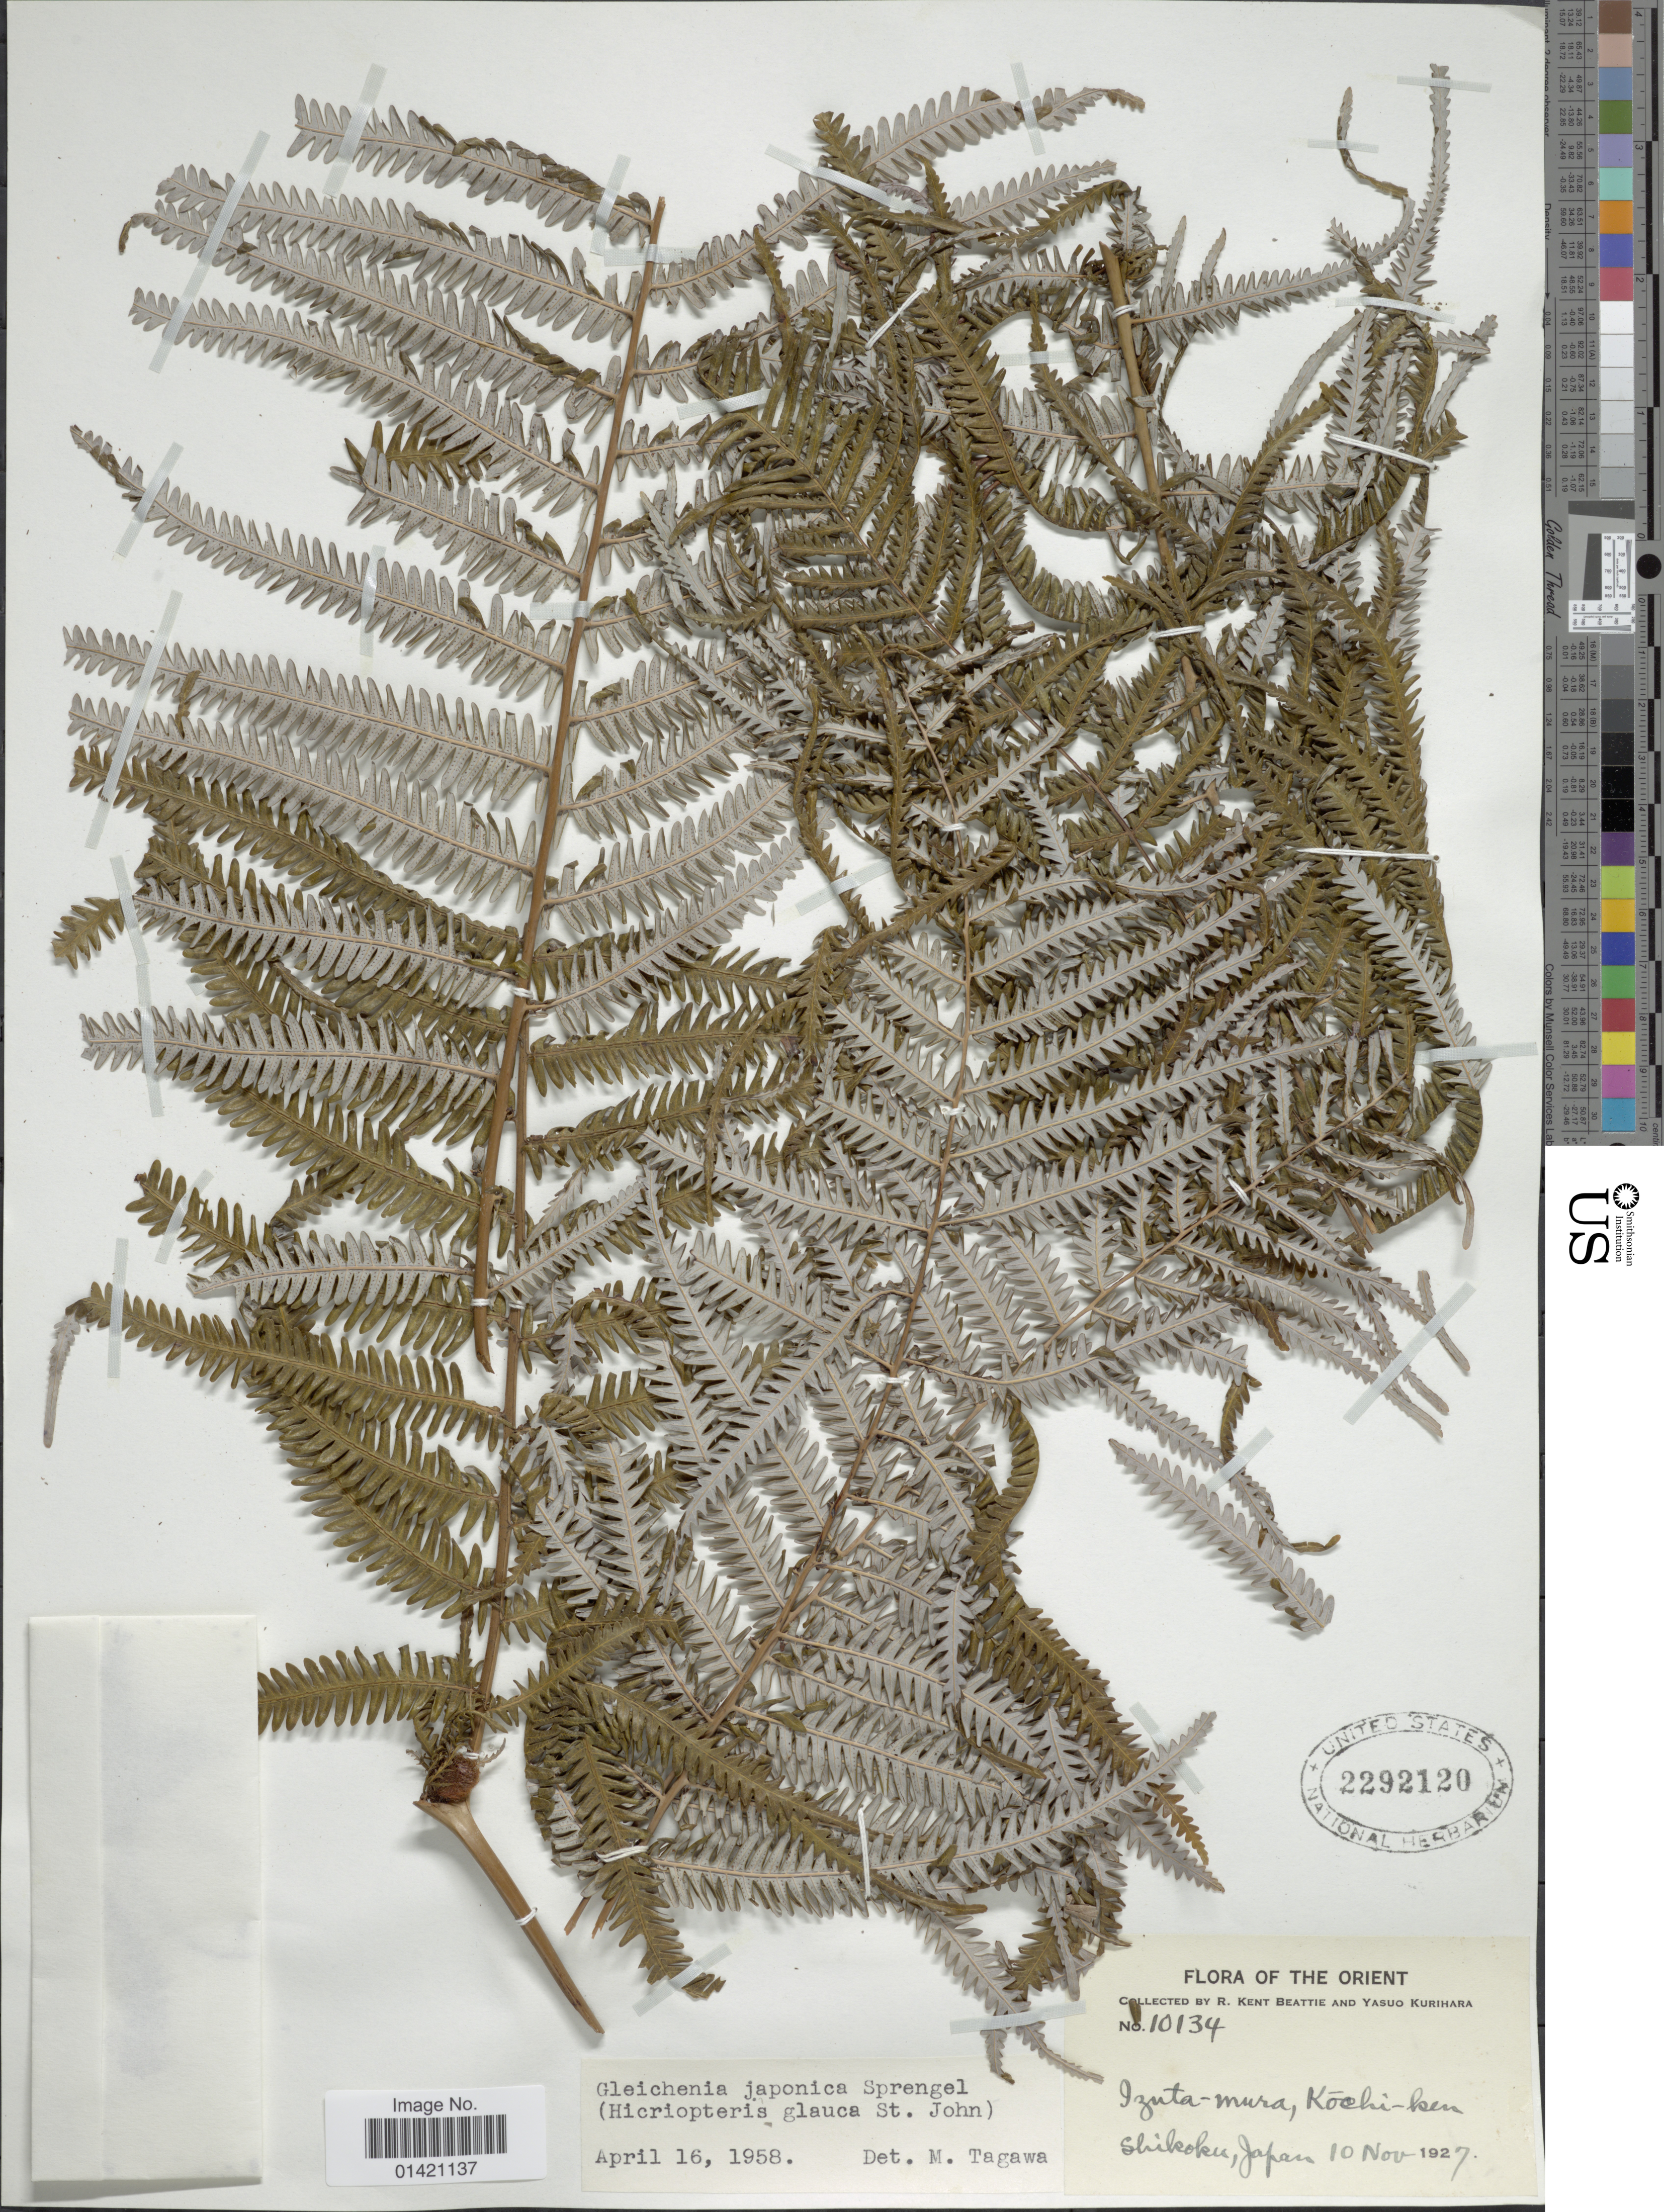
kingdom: Plantae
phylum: Tracheophyta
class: Polypodiopsida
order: Gleicheniales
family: Gleicheniaceae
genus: Diplopterygium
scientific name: Diplopterygium glaucum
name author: (Thunb. ex Houtt.) Nakai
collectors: R. K. Beattie & Y. Kurihara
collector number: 10134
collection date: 1927-11-10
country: Japan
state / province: Koti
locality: The Orient. Izuta-mura, Kochi-ken. Shikoku.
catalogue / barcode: US 2292120